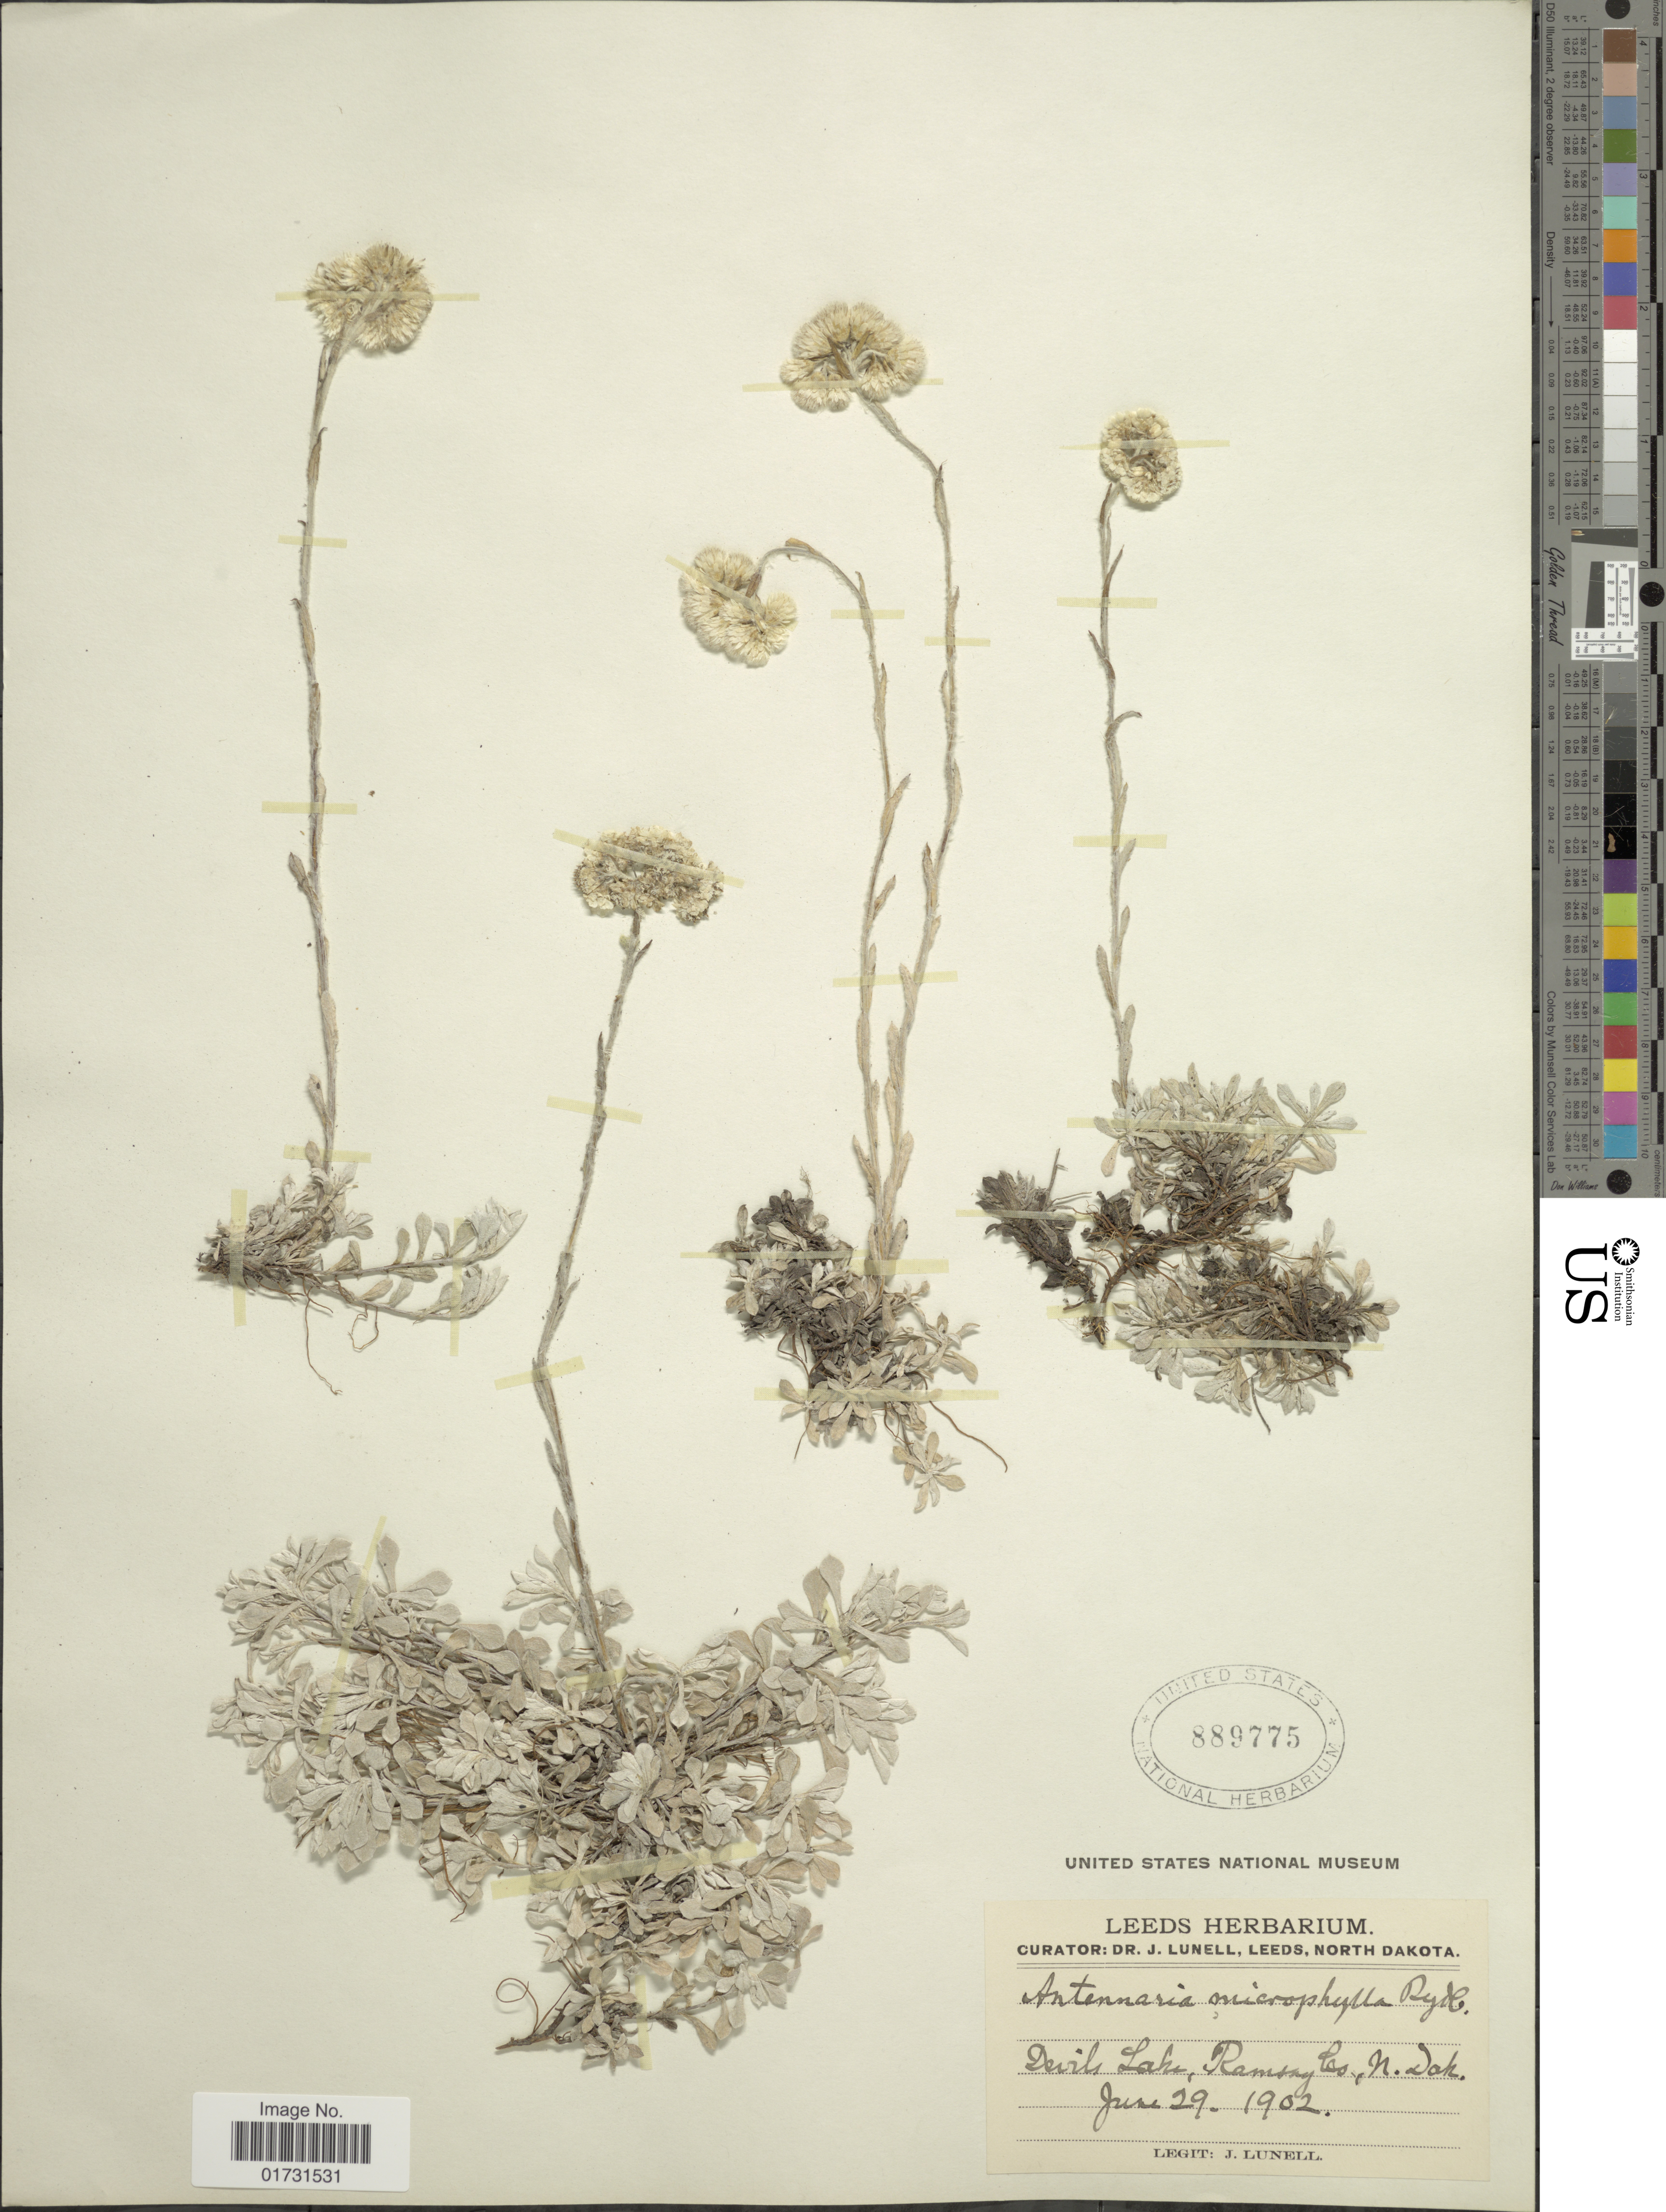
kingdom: Plantae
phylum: Tracheophyta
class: Magnoliopsida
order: Asterales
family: Asteraceae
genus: Antennaria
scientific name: Antennaria microphylla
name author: Rydb.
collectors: J. Lunell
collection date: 1902-06-29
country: United States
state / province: North Dakota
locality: Devils Lake, Ramsey Co.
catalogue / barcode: US 889775